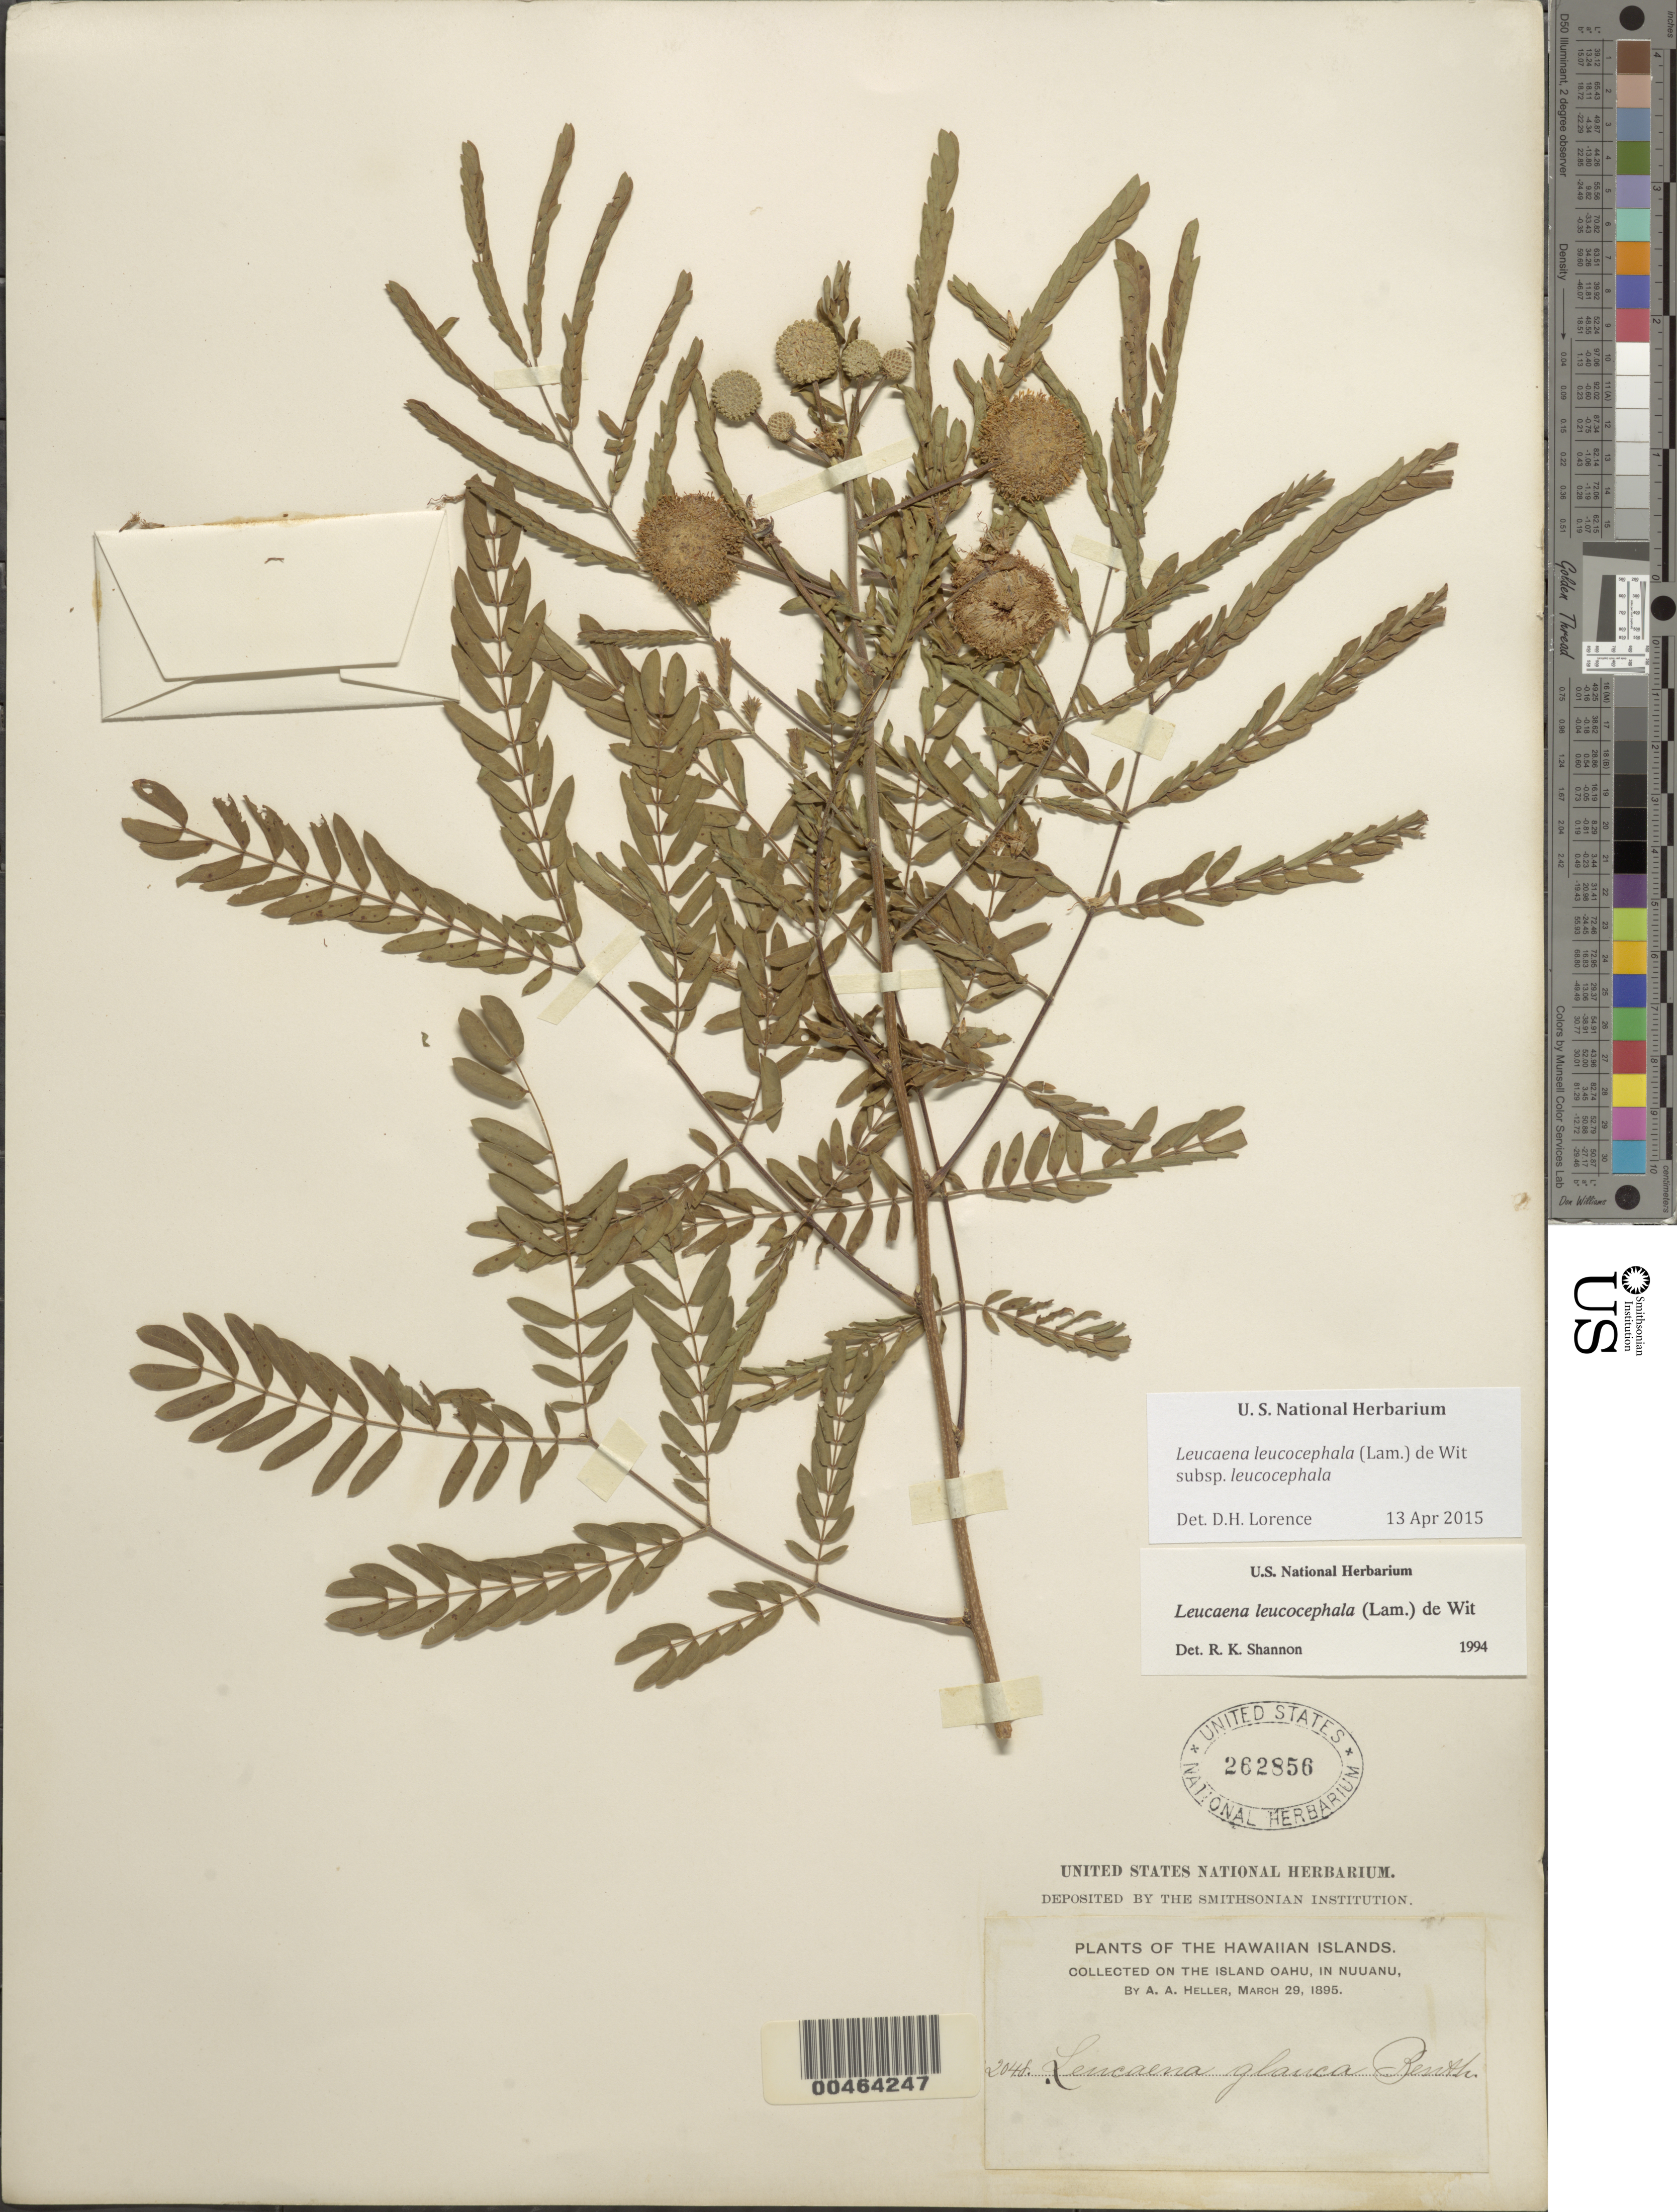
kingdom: Plantae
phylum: Tracheophyta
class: Magnoliopsida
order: Fabales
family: Fabaceae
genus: Leucaena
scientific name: Leucaena leucocephala subsp. leucocephala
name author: (Lam.) de Wit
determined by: Lorence, David H., (PTBG), National Tropical Botanical Garden (UNITED STATES)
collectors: A. A. Heller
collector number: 2048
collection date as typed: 29 Mar 1895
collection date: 1895-03-29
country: United States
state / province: Hawaii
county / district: Honolulu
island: Oahu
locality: In Nuuanu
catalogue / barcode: US 262856